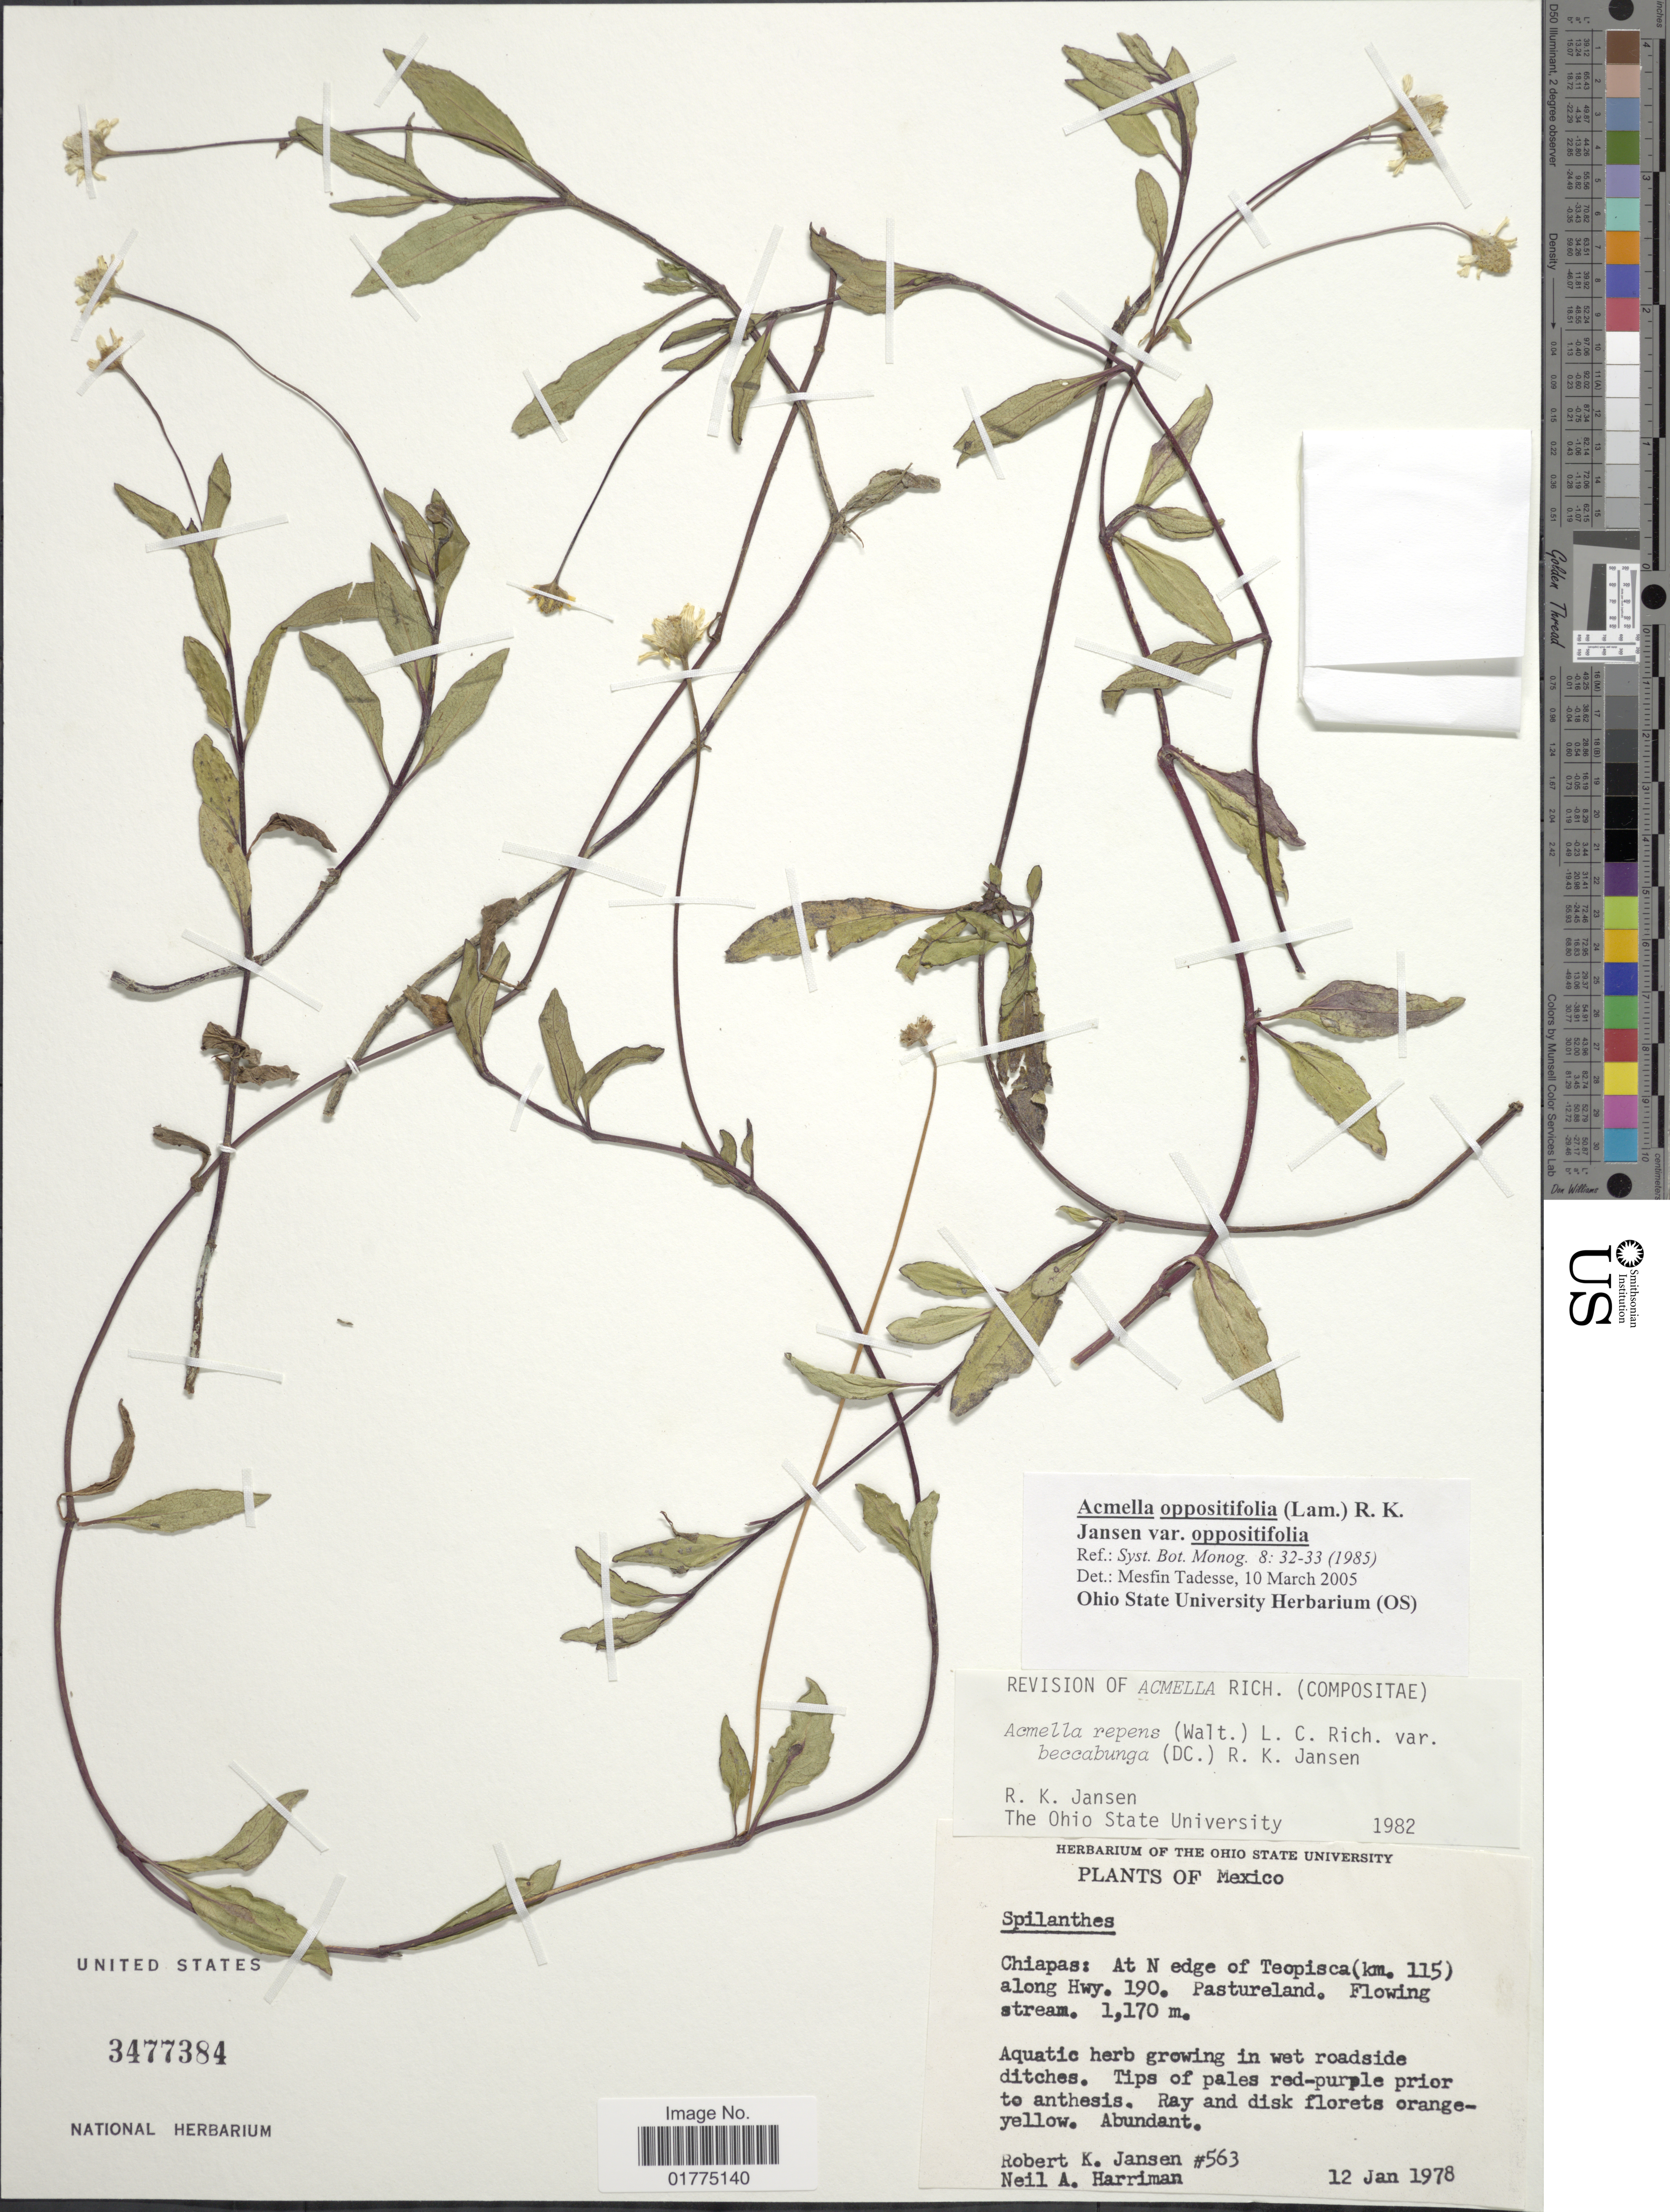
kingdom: Plantae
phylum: Tracheophyta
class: Magnoliopsida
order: Asterales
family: Asteraceae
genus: Heliopsis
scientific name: Heliopsis buphthalmoides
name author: (Jacq.) Dunal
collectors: R. K. Jansen & N. A. Harriman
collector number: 563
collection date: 1978-01-12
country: Mexico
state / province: Chiapas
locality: Chiapas: At N edge of Teopisca (km. 115) along Hwy. 190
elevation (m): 1170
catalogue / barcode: US 3477384